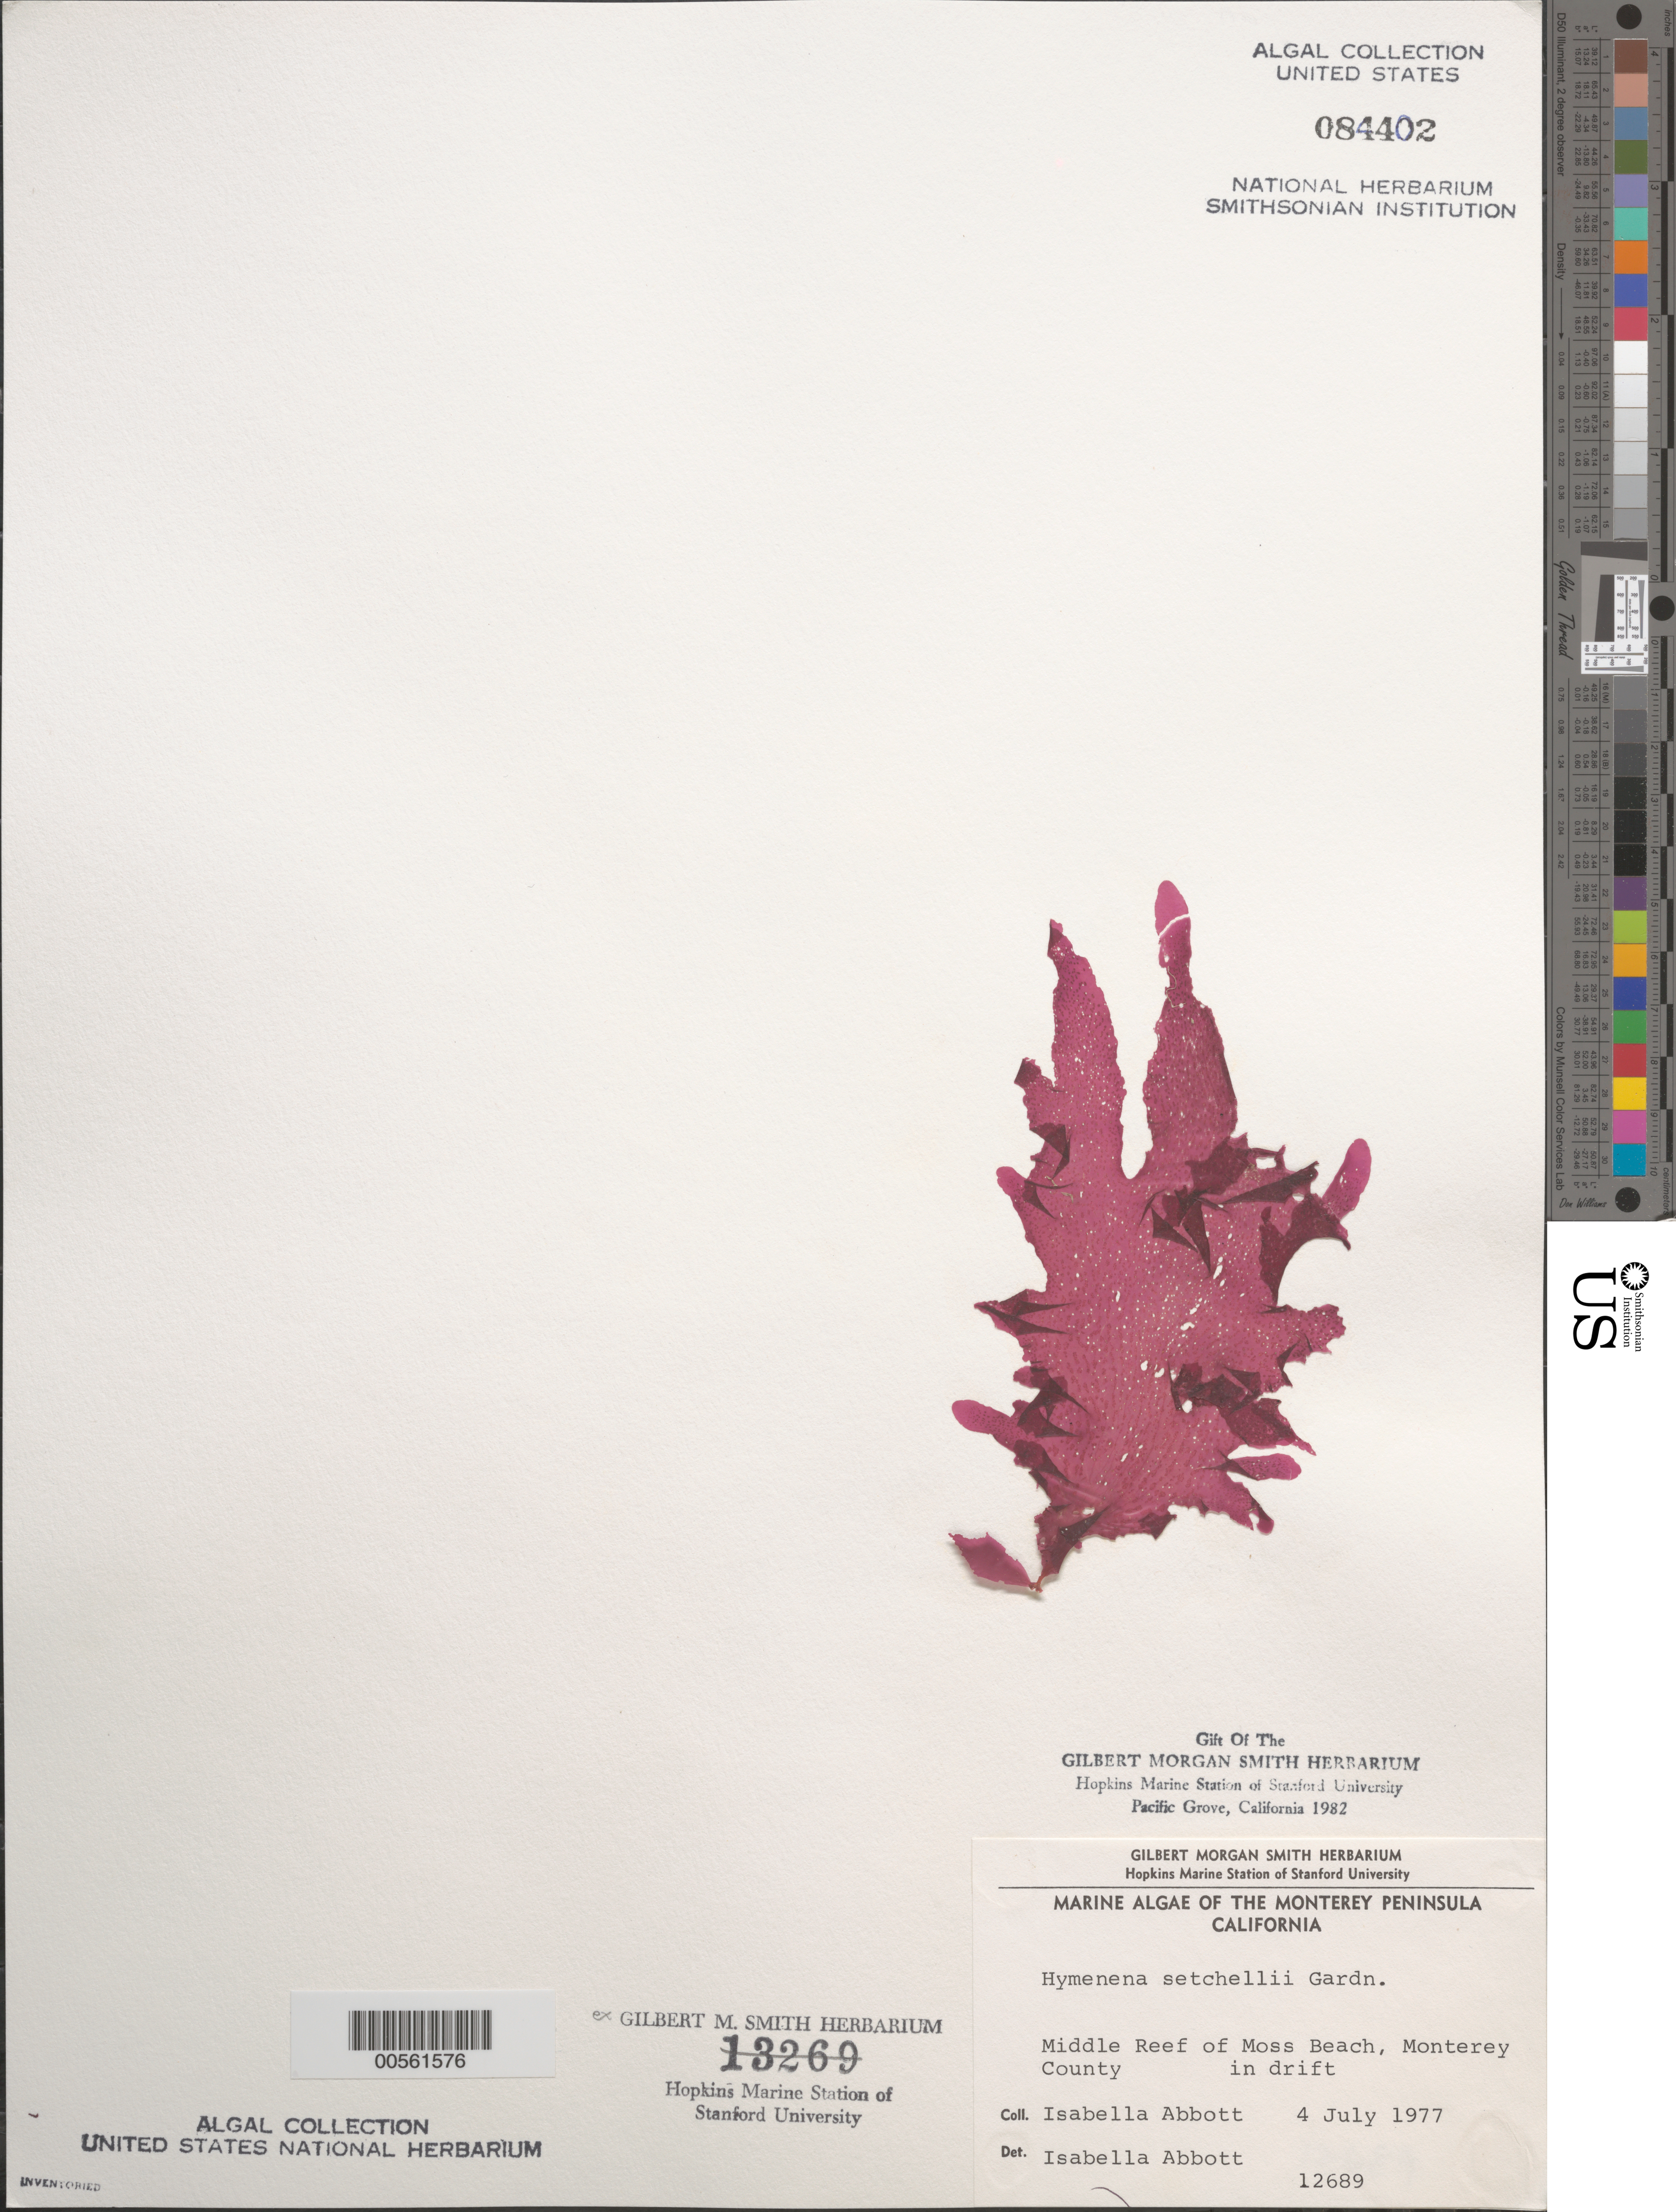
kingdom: Plantae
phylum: Rhodophyta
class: Florideophyceae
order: Ceramiales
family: Delesseriaceae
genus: Hymenena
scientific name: Hymenena setchellii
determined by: Abbott, Isabella A.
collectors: I. A. Abbott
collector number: IAA 12689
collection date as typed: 04 Jul 1977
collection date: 1977-07-04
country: United States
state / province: California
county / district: Monterey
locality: Middle Reef of Moss Beach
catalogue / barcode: US 84402